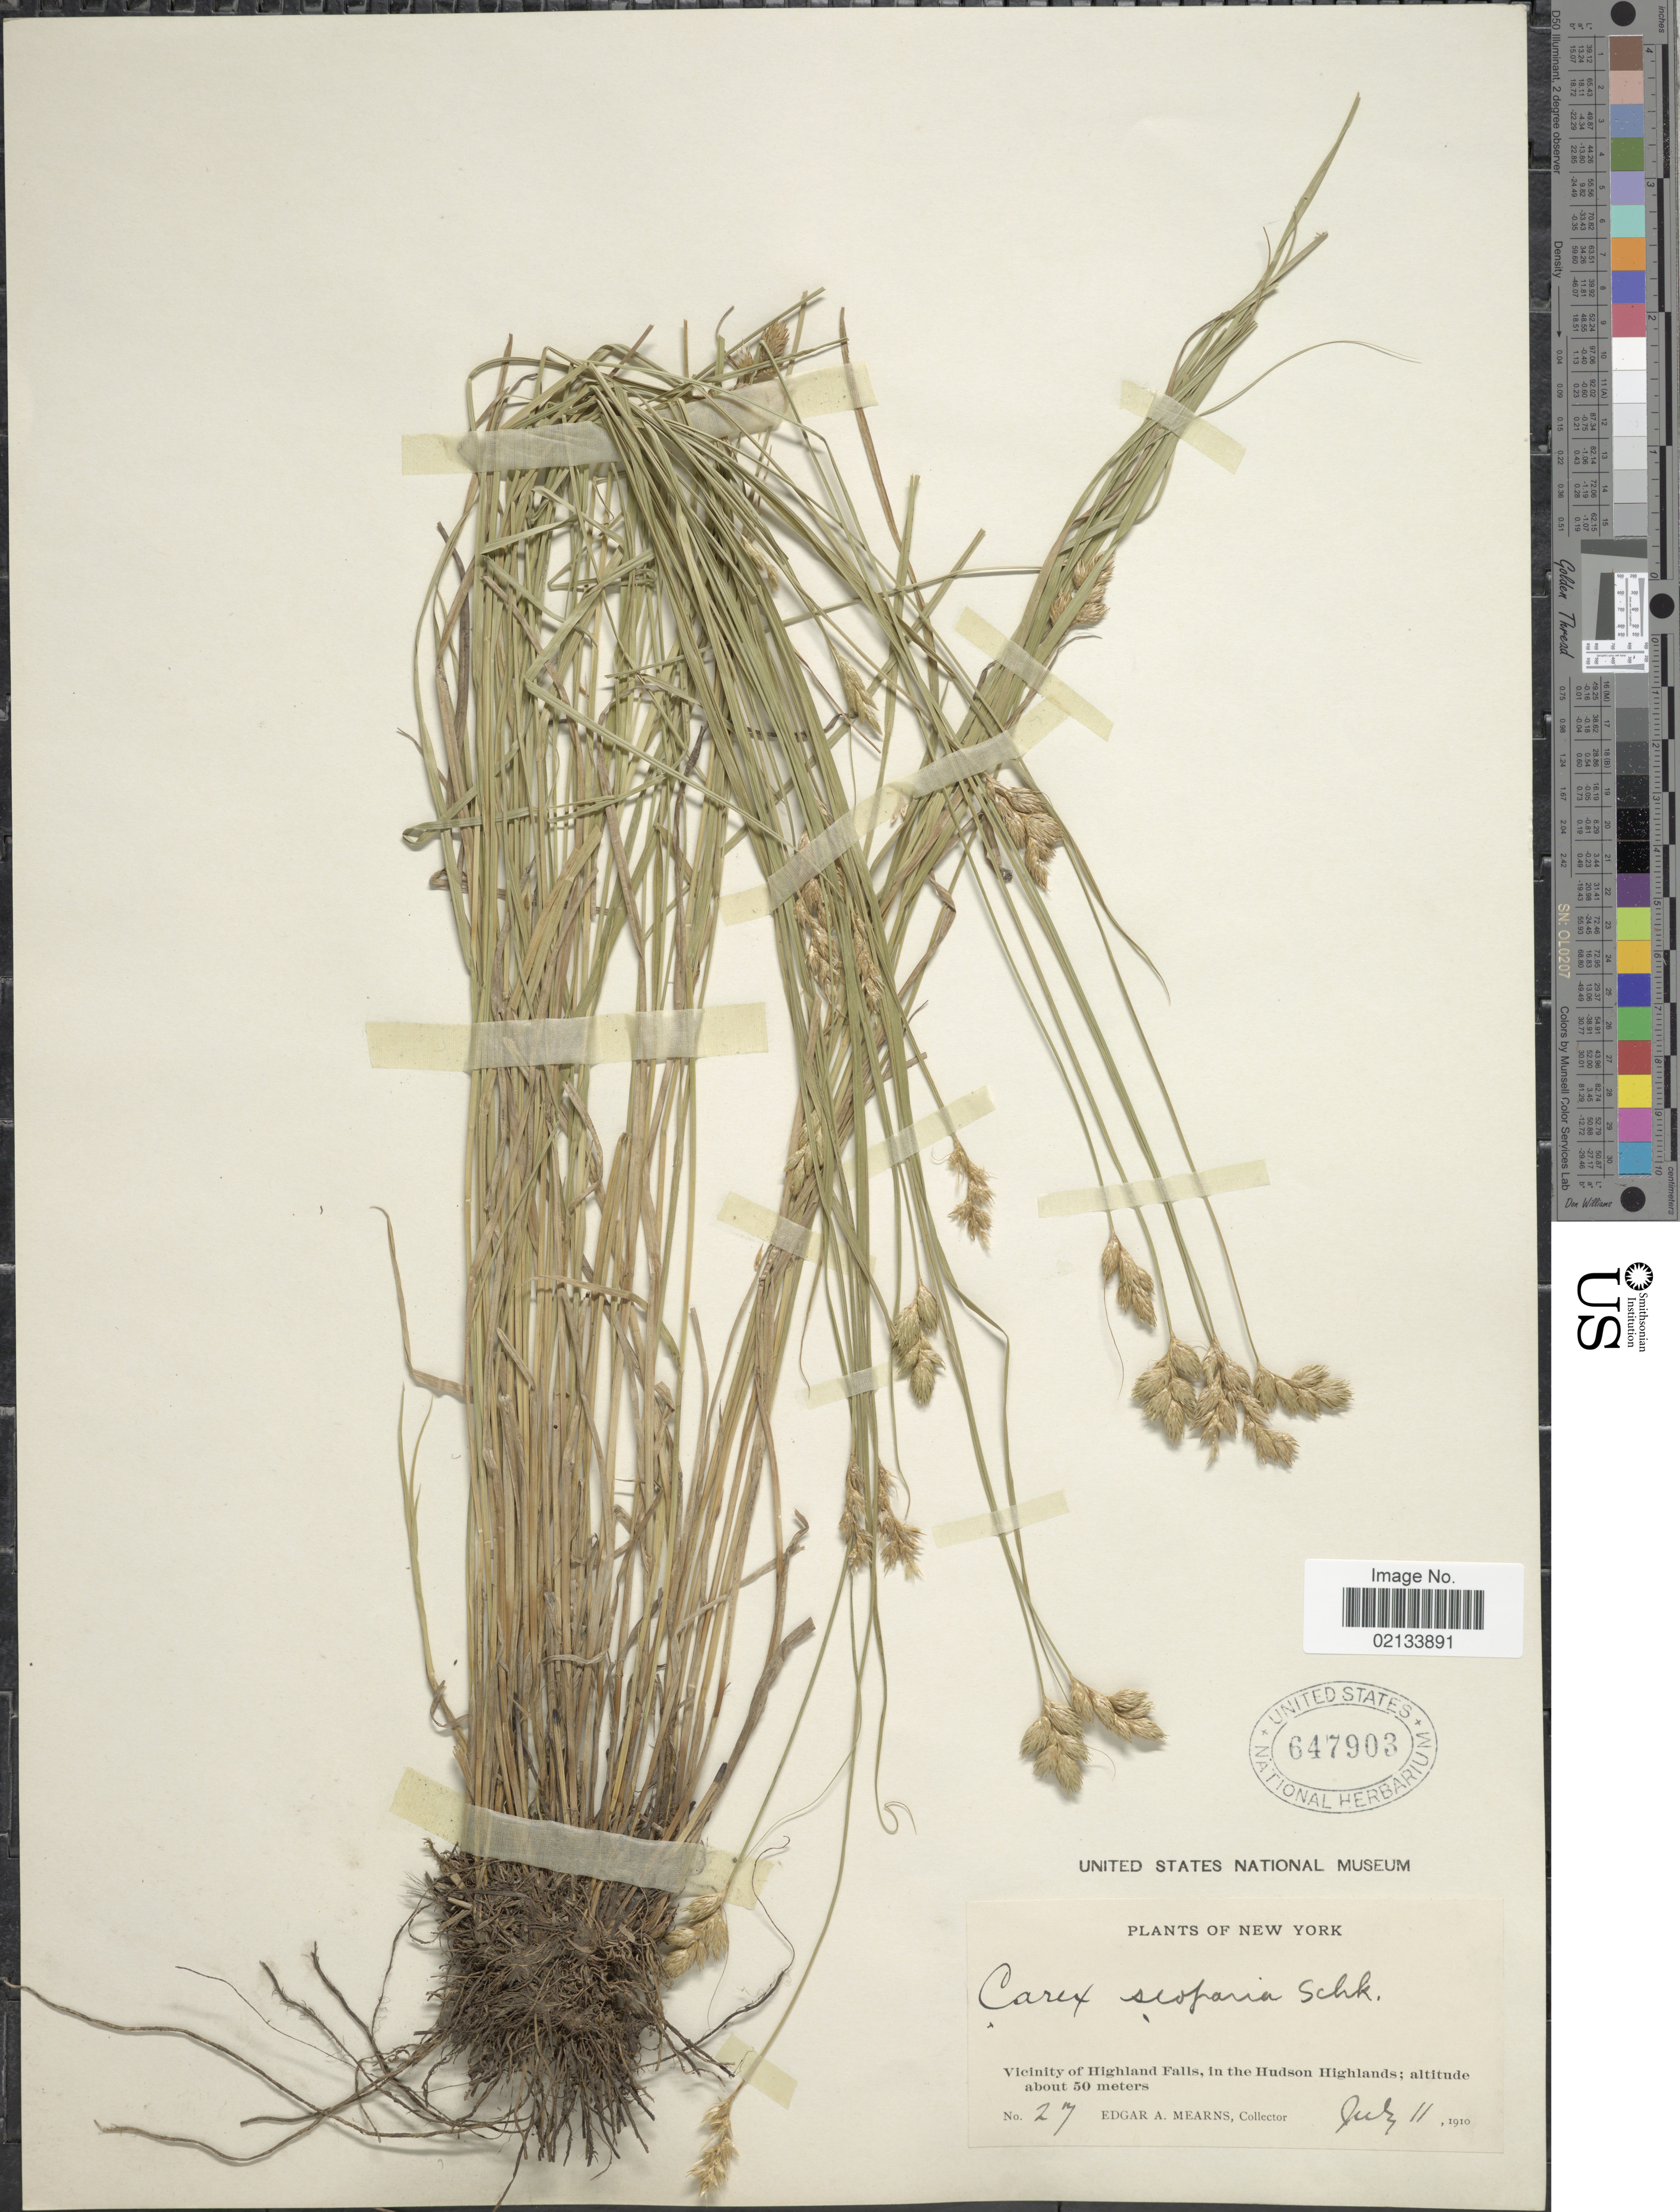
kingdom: Plantae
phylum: Tracheophyta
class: Liliopsida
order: Poales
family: Cyperaceae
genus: Carex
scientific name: Carex scoparia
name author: Schkuhr ex Willd.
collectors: E. A. Mearns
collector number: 27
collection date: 1910-07-11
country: United States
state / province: New York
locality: Vicinity of Highland Falls, in the Hudson Highlands.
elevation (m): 50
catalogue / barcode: US 647903